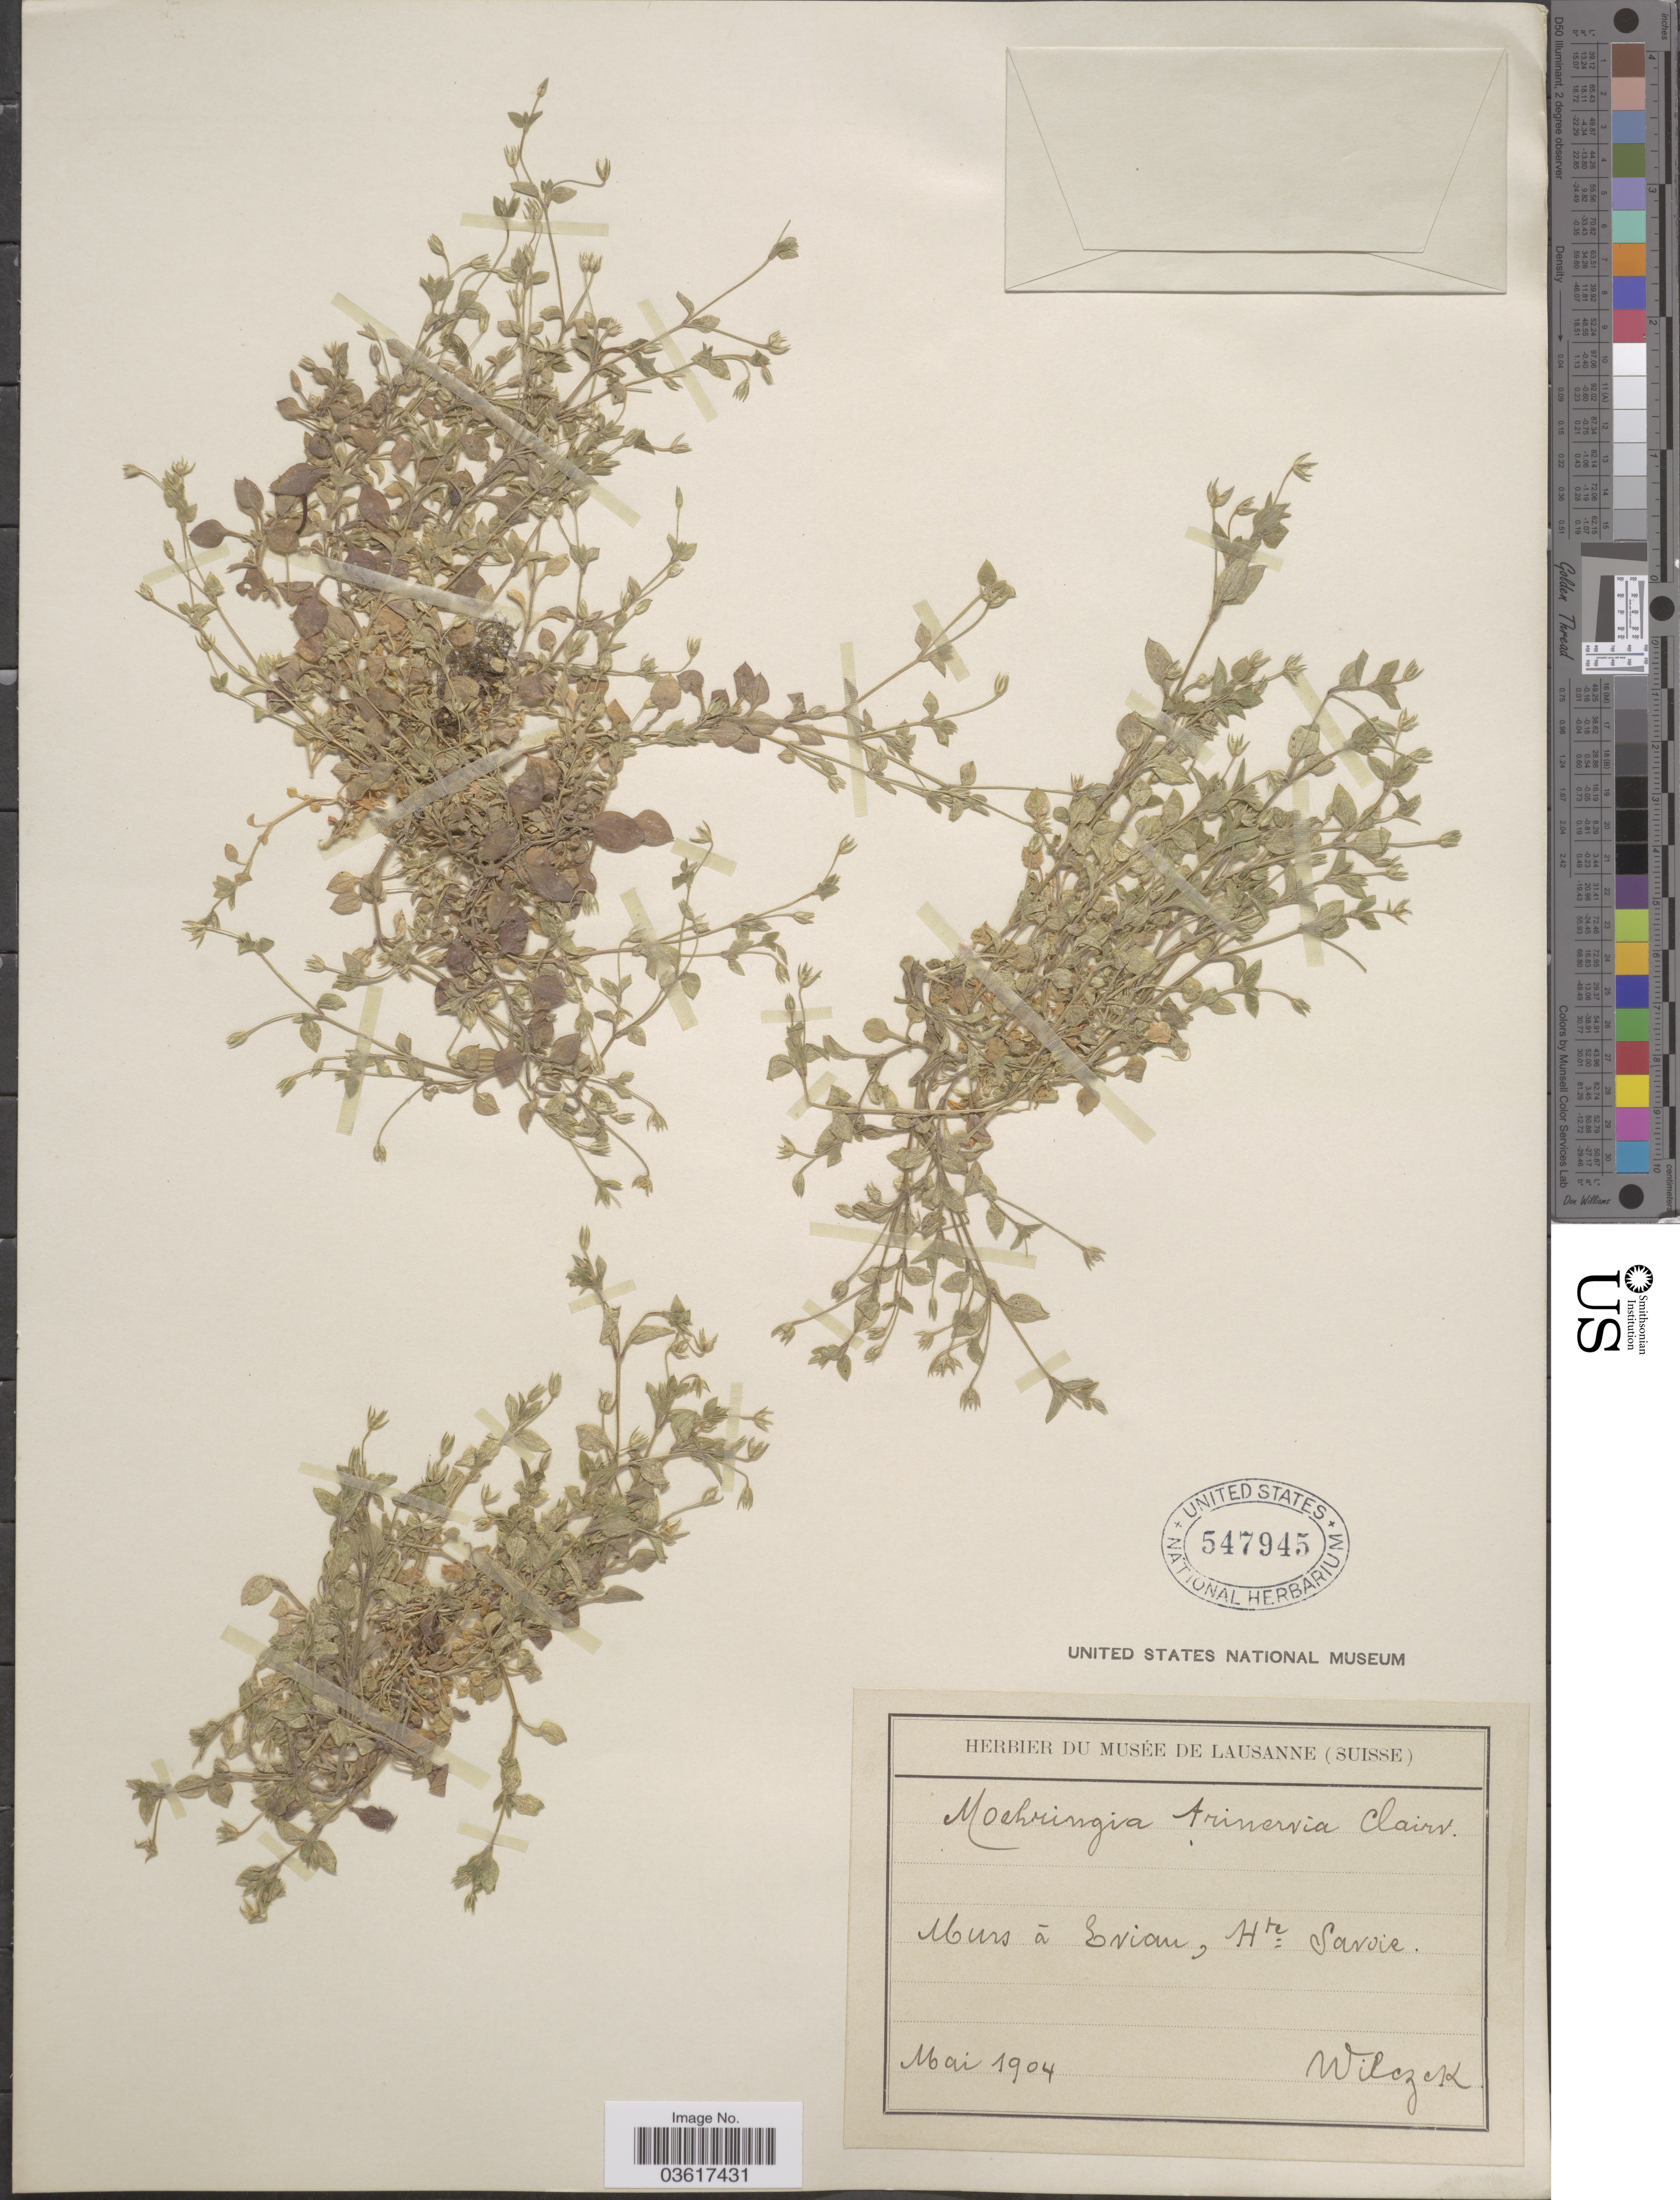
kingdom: Plantae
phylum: Tracheophyta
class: Magnoliopsida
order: Caryophyllales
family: Caryophyllaceae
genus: Moehringia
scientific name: Moehringia trinervia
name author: (L.) Clairv.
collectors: Wilczek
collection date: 1904-05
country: France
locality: Murs á Evian, Hte Savoie.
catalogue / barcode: US 547945